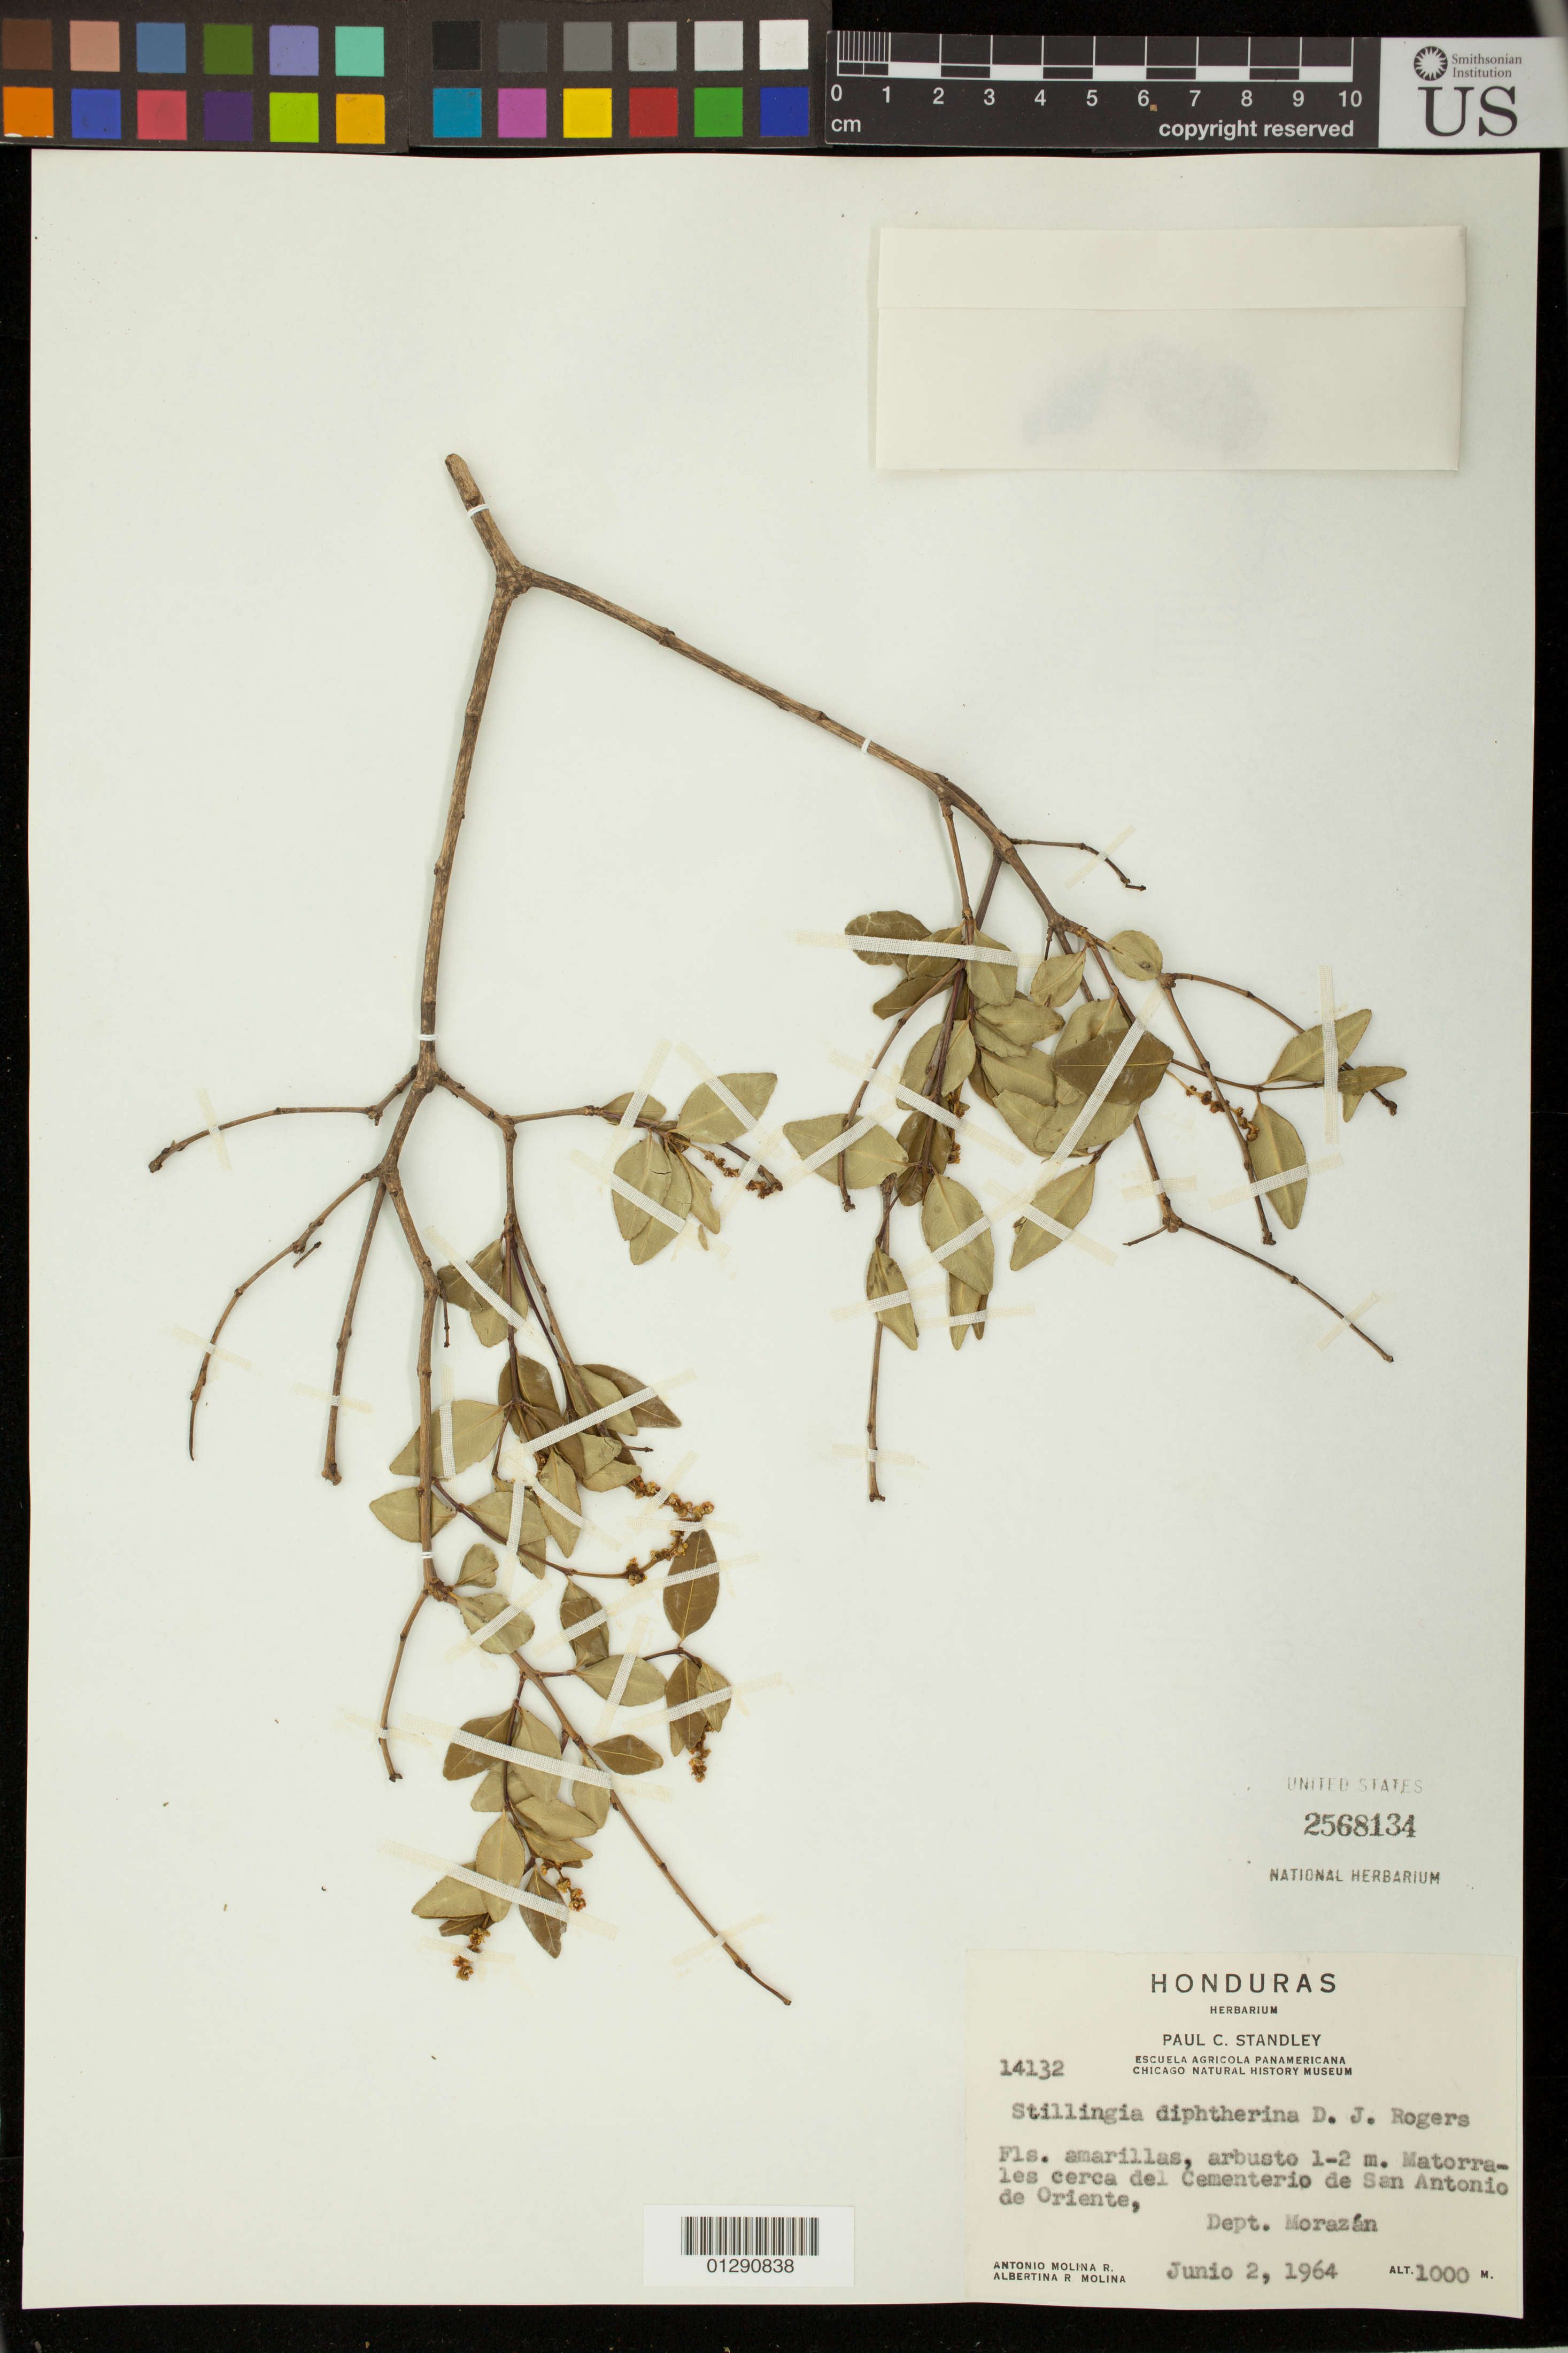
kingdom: Plantae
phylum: Tracheophyta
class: Magnoliopsida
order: Malpighiales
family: Euphorbiaceae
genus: Stillingia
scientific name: Stillingia diphtherina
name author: D.J. Rogers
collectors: A. Molina R. & A. R. Molina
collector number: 14132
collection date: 1964-06-02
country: Honduras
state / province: Fco. Morazán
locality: Matorrales cerca del Cementerio de San Antonio de Oriente, Dept. Morazan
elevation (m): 1000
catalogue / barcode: US 2568134